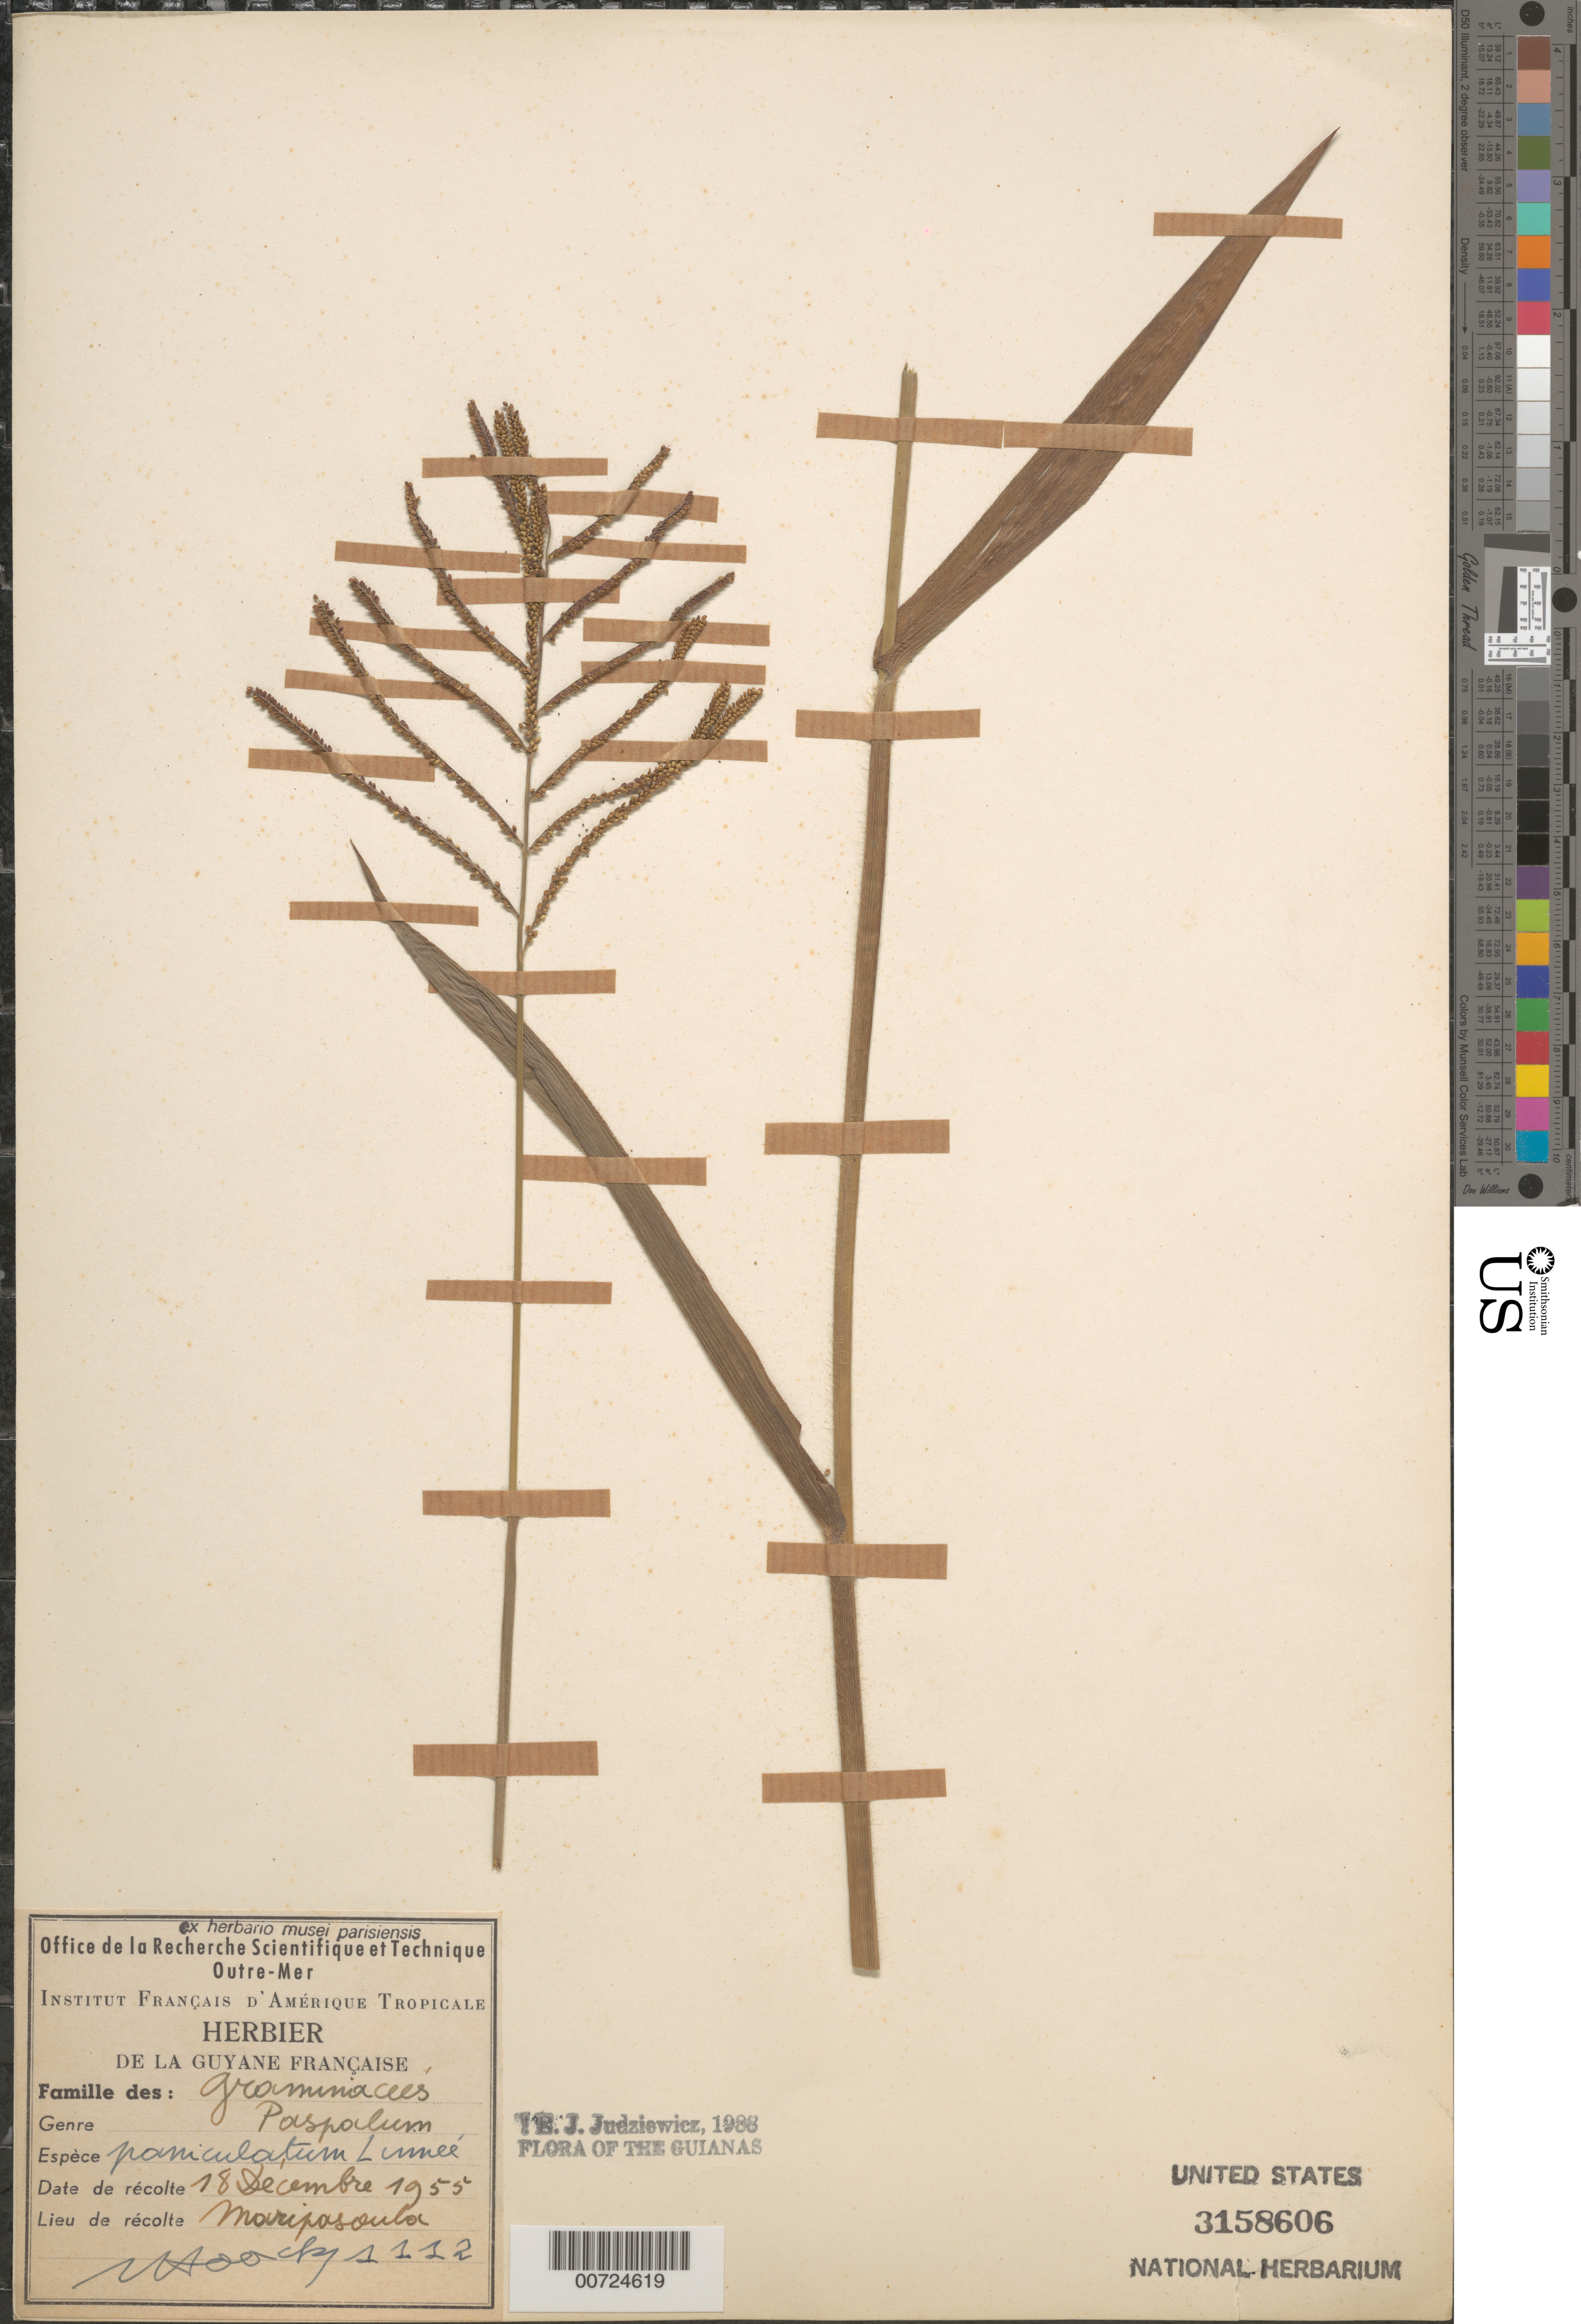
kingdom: Plantae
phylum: Tracheophyta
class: Liliopsida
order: Poales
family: Poaceae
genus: Paspalum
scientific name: Paspalum paniculatum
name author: L.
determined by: Judziewicz, E. J.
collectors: J. Hoock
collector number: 1112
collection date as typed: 18-Dec-55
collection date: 1955-12-18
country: French Guiana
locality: Maripasoula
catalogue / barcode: US 3158606